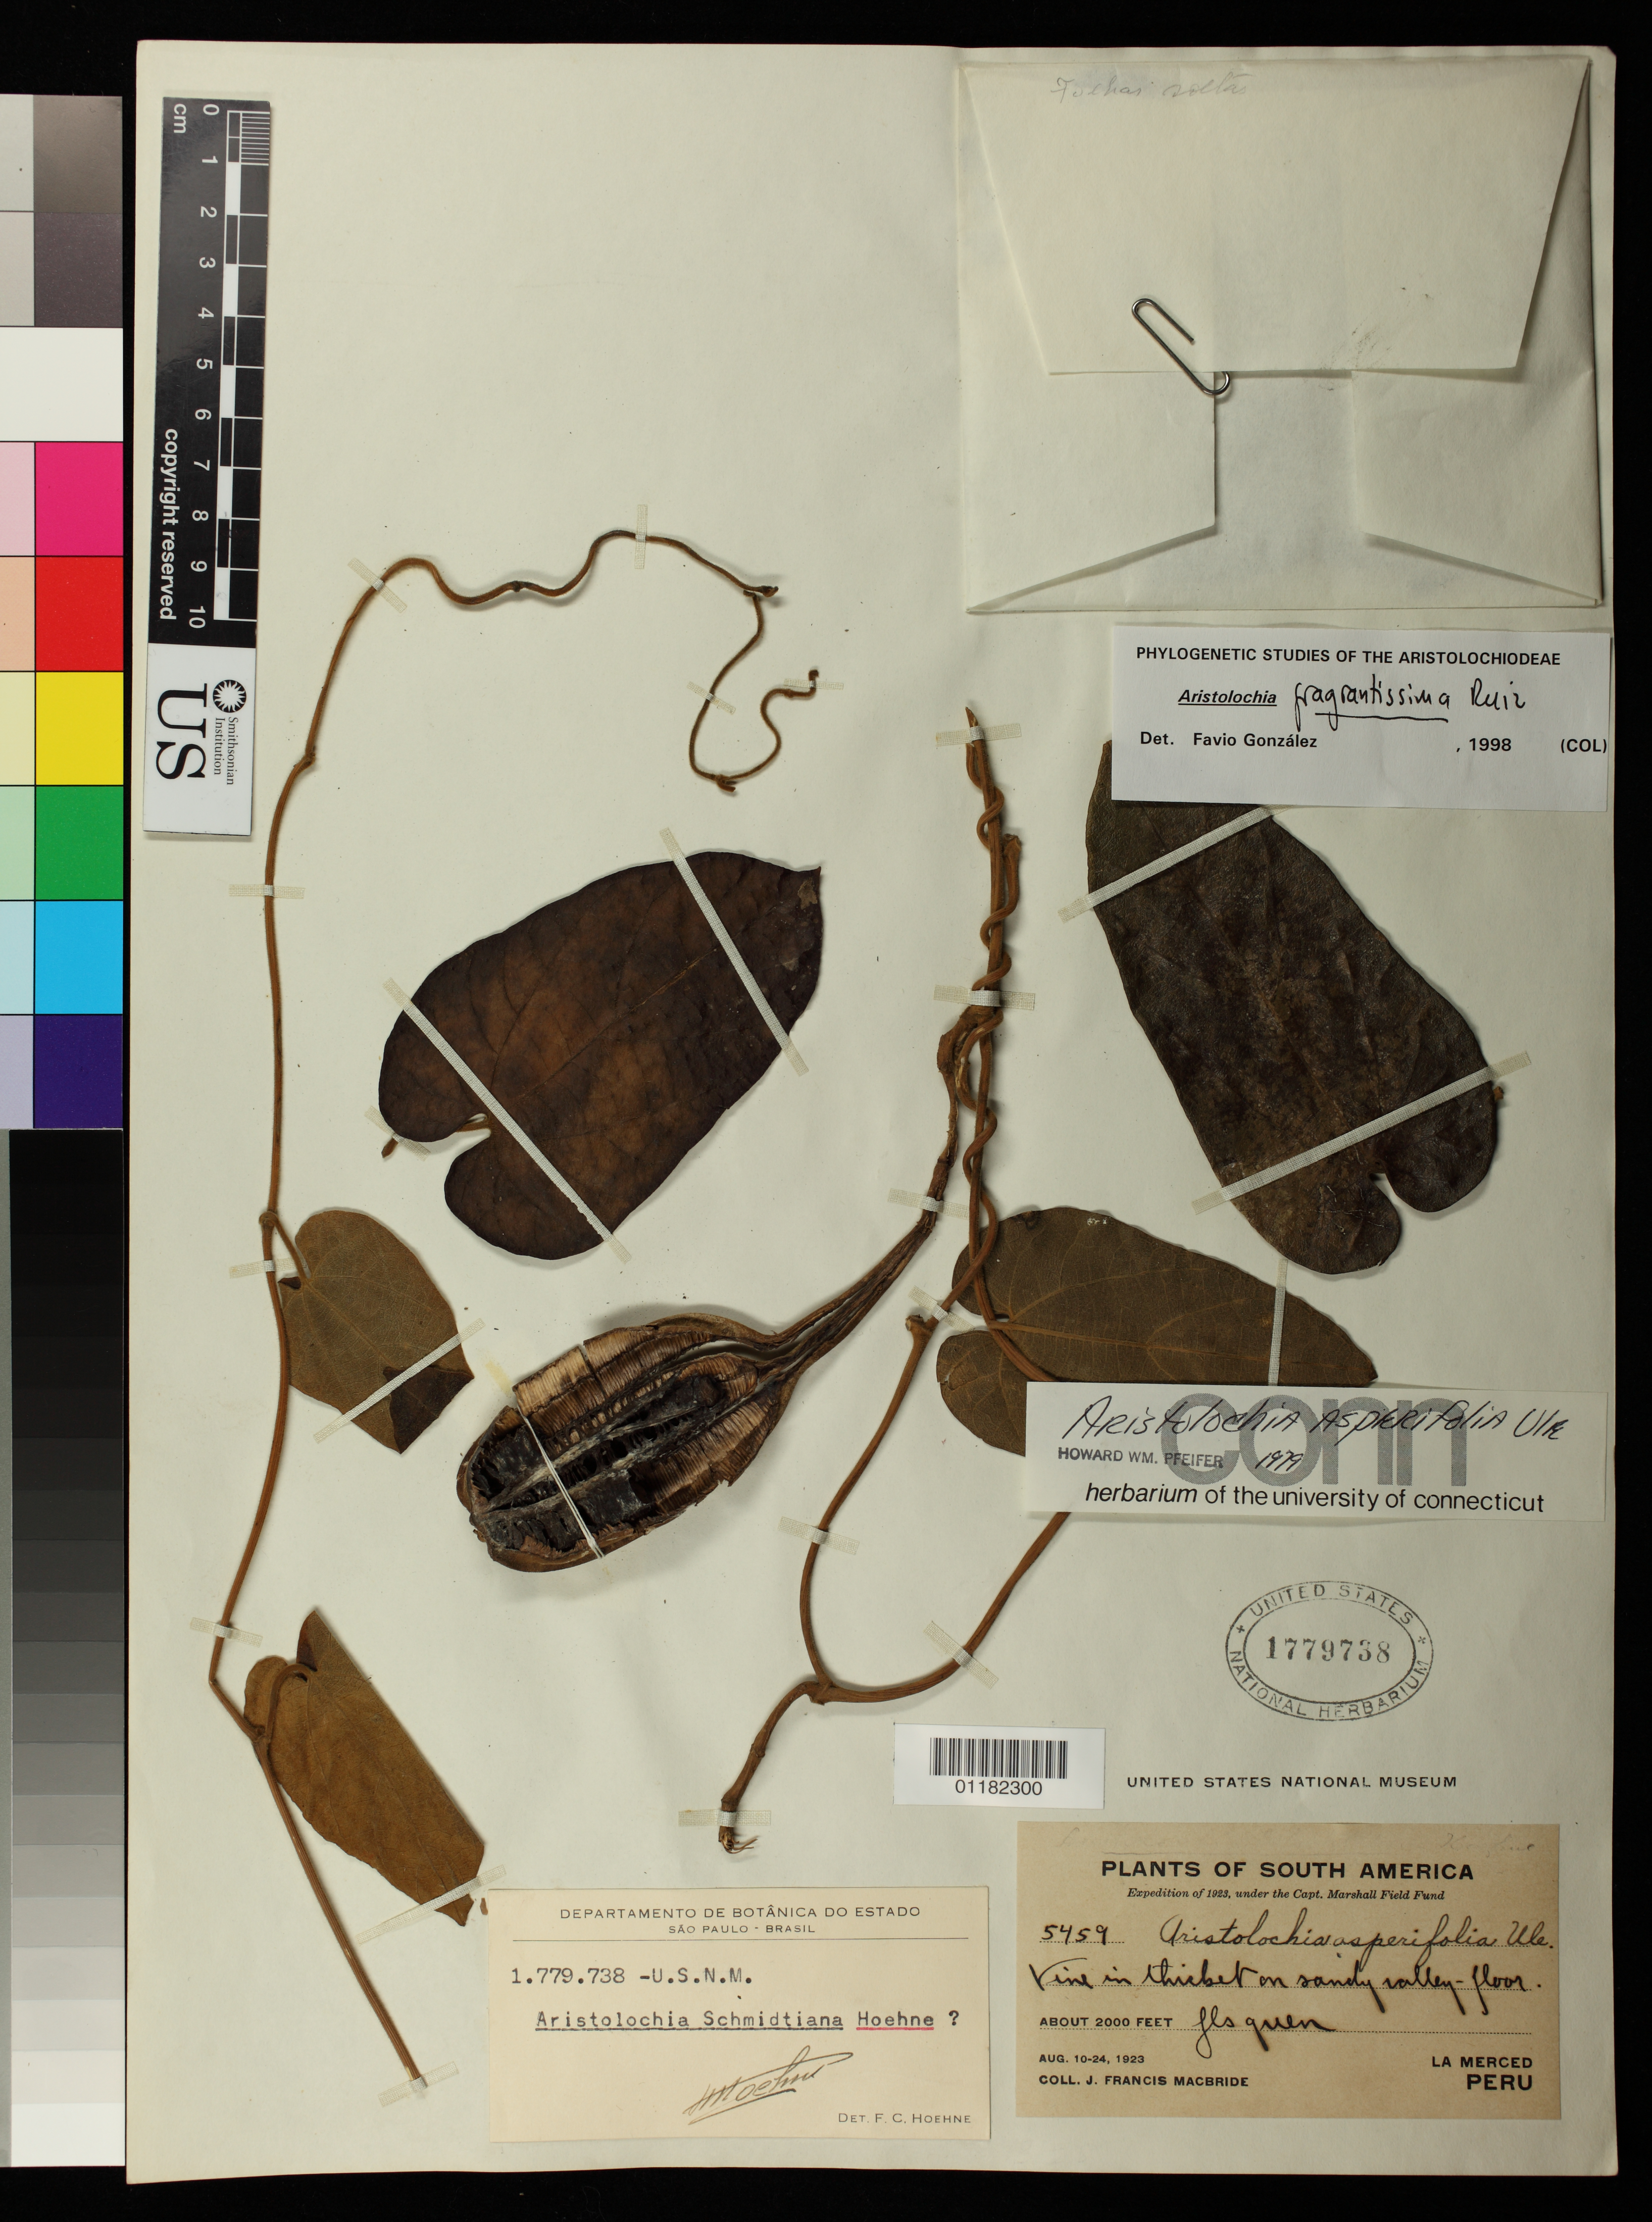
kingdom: Plantae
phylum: Tracheophyta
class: Magnoliopsida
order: Piperales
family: Aristolochiaceae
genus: Aristolochia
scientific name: Aristolochia fragrantissima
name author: Ruiz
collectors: J. F. Macbride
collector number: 5459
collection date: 1923-08-10/1923-08-24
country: Peru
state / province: Junín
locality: La Merced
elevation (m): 610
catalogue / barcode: US 1779738